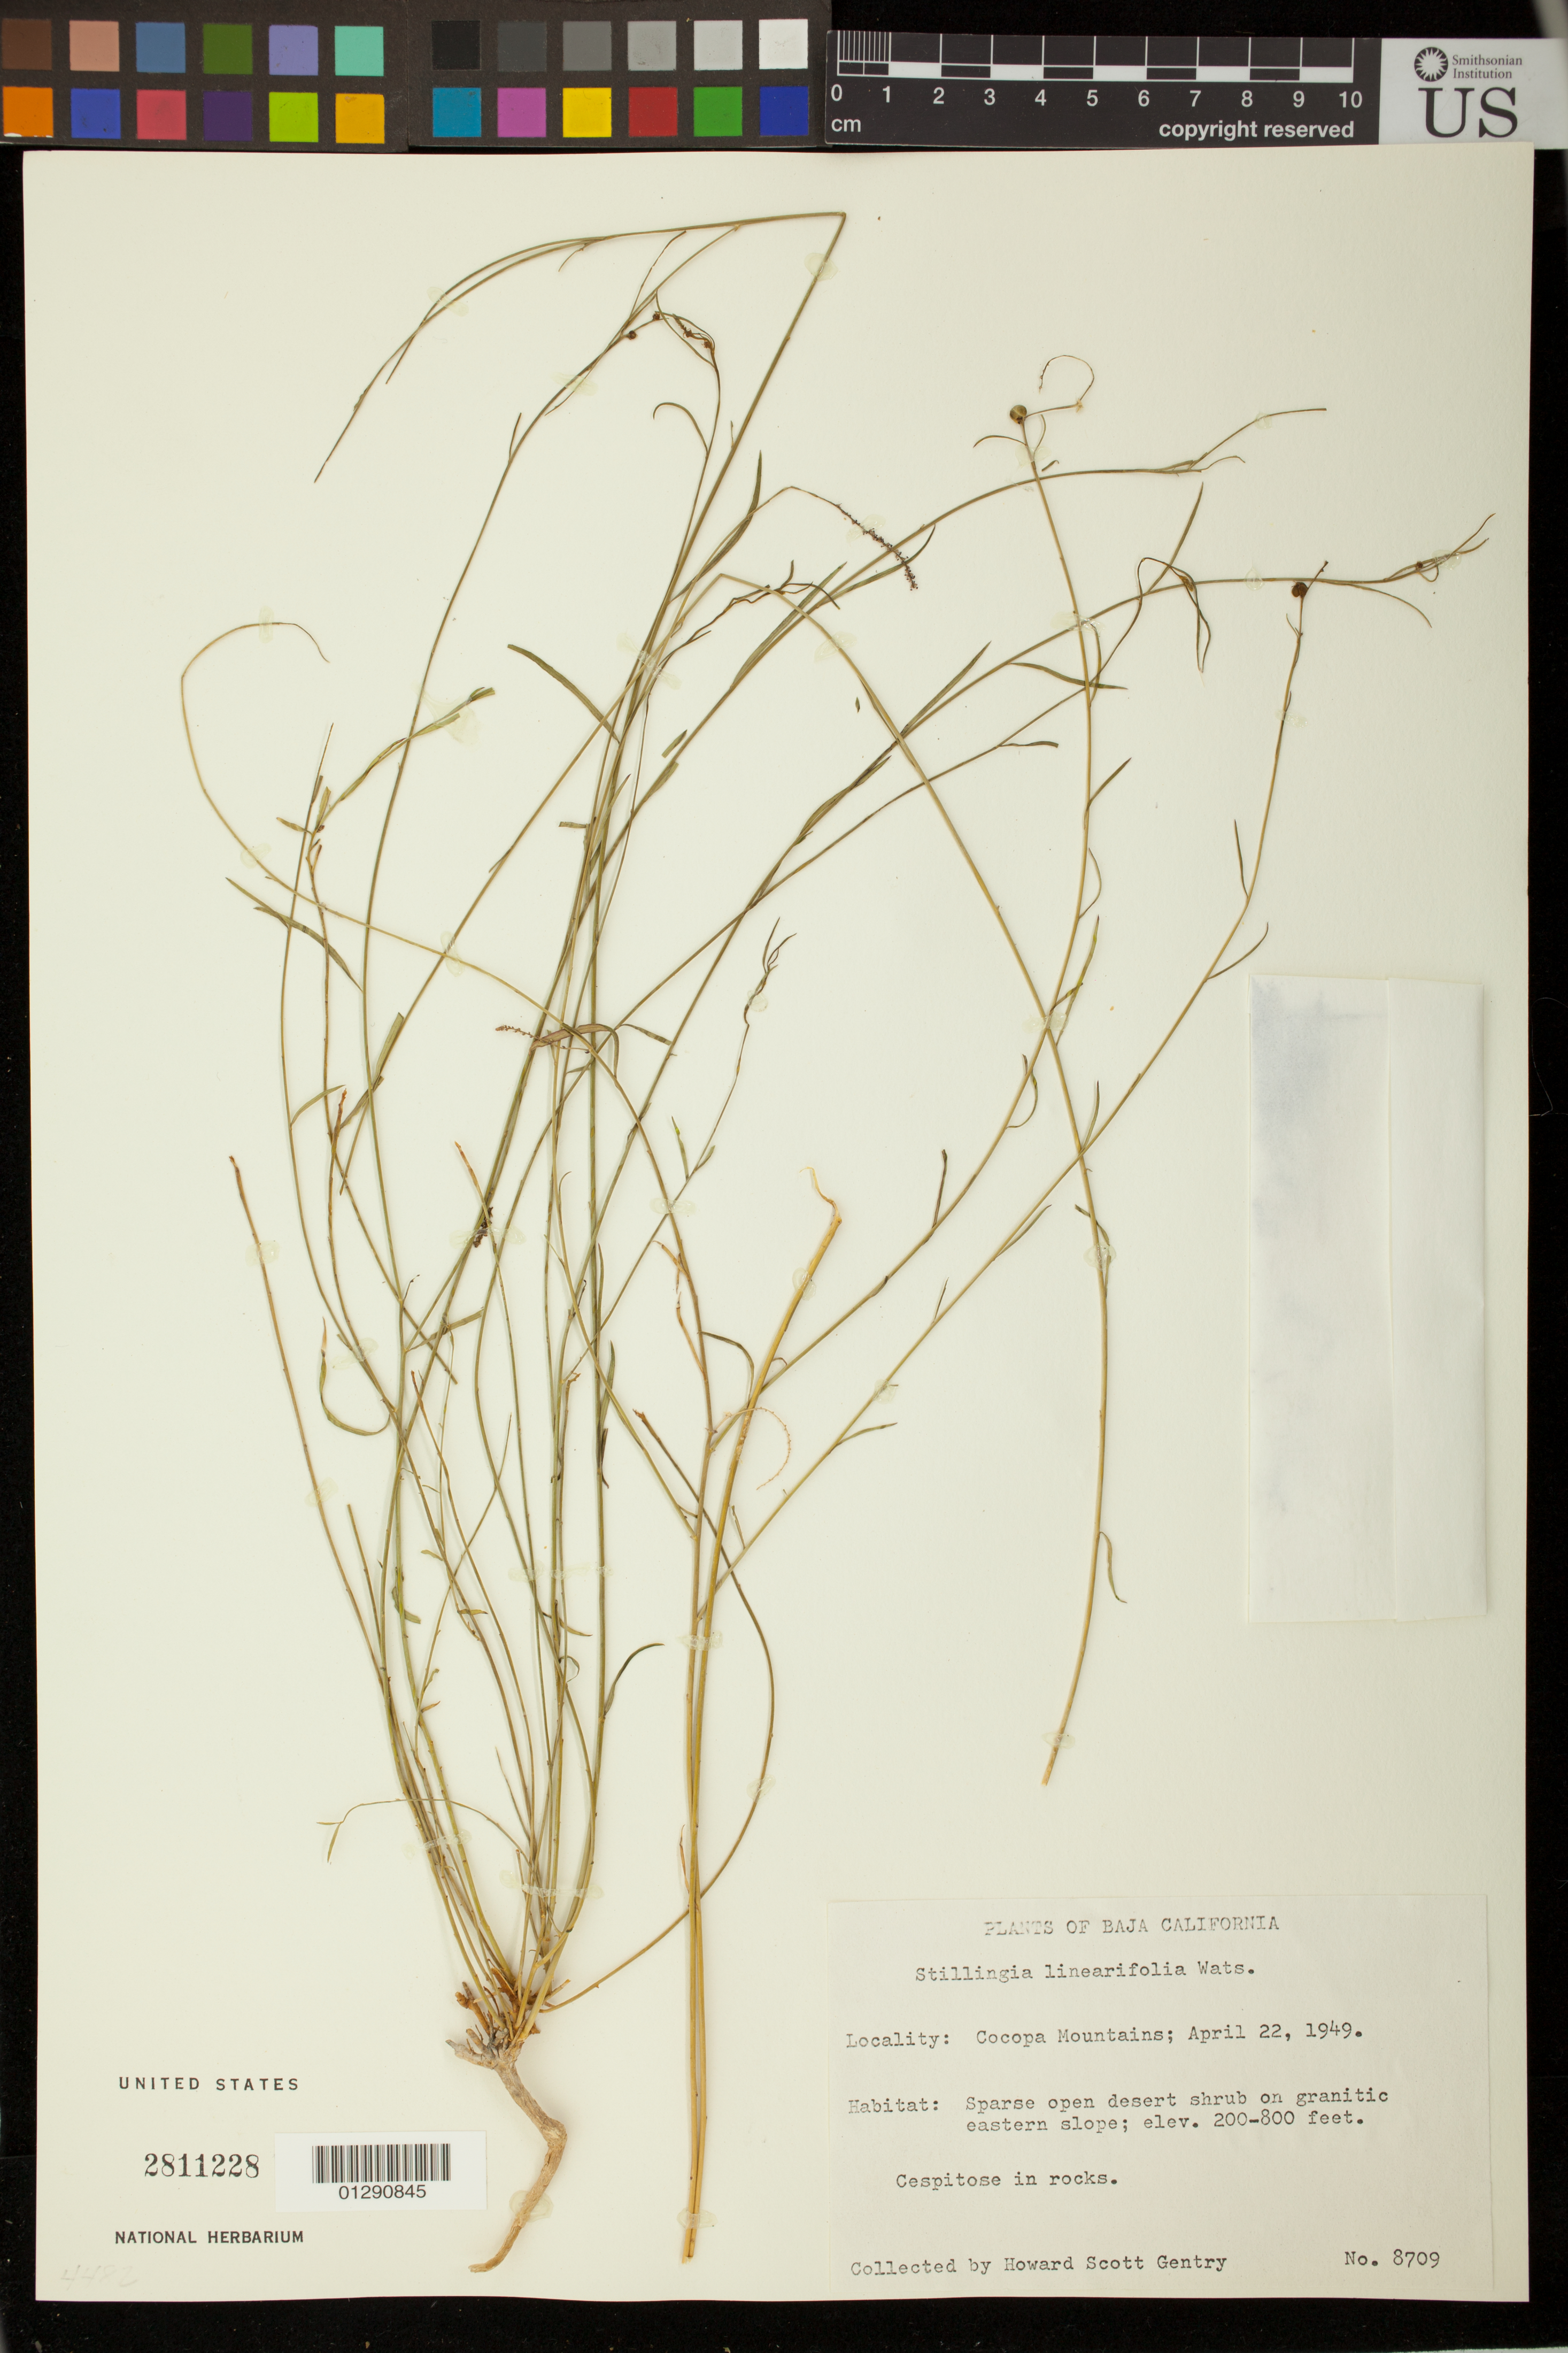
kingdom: Plantae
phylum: Tracheophyta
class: Magnoliopsida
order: Malpighiales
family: Euphorbiaceae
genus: Stillingia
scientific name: Stillingia linearifolia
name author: S. Watson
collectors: H. S. Gentry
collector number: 8709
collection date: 1949-04-22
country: United States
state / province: California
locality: Cocopa Mountains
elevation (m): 61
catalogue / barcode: US 2811228